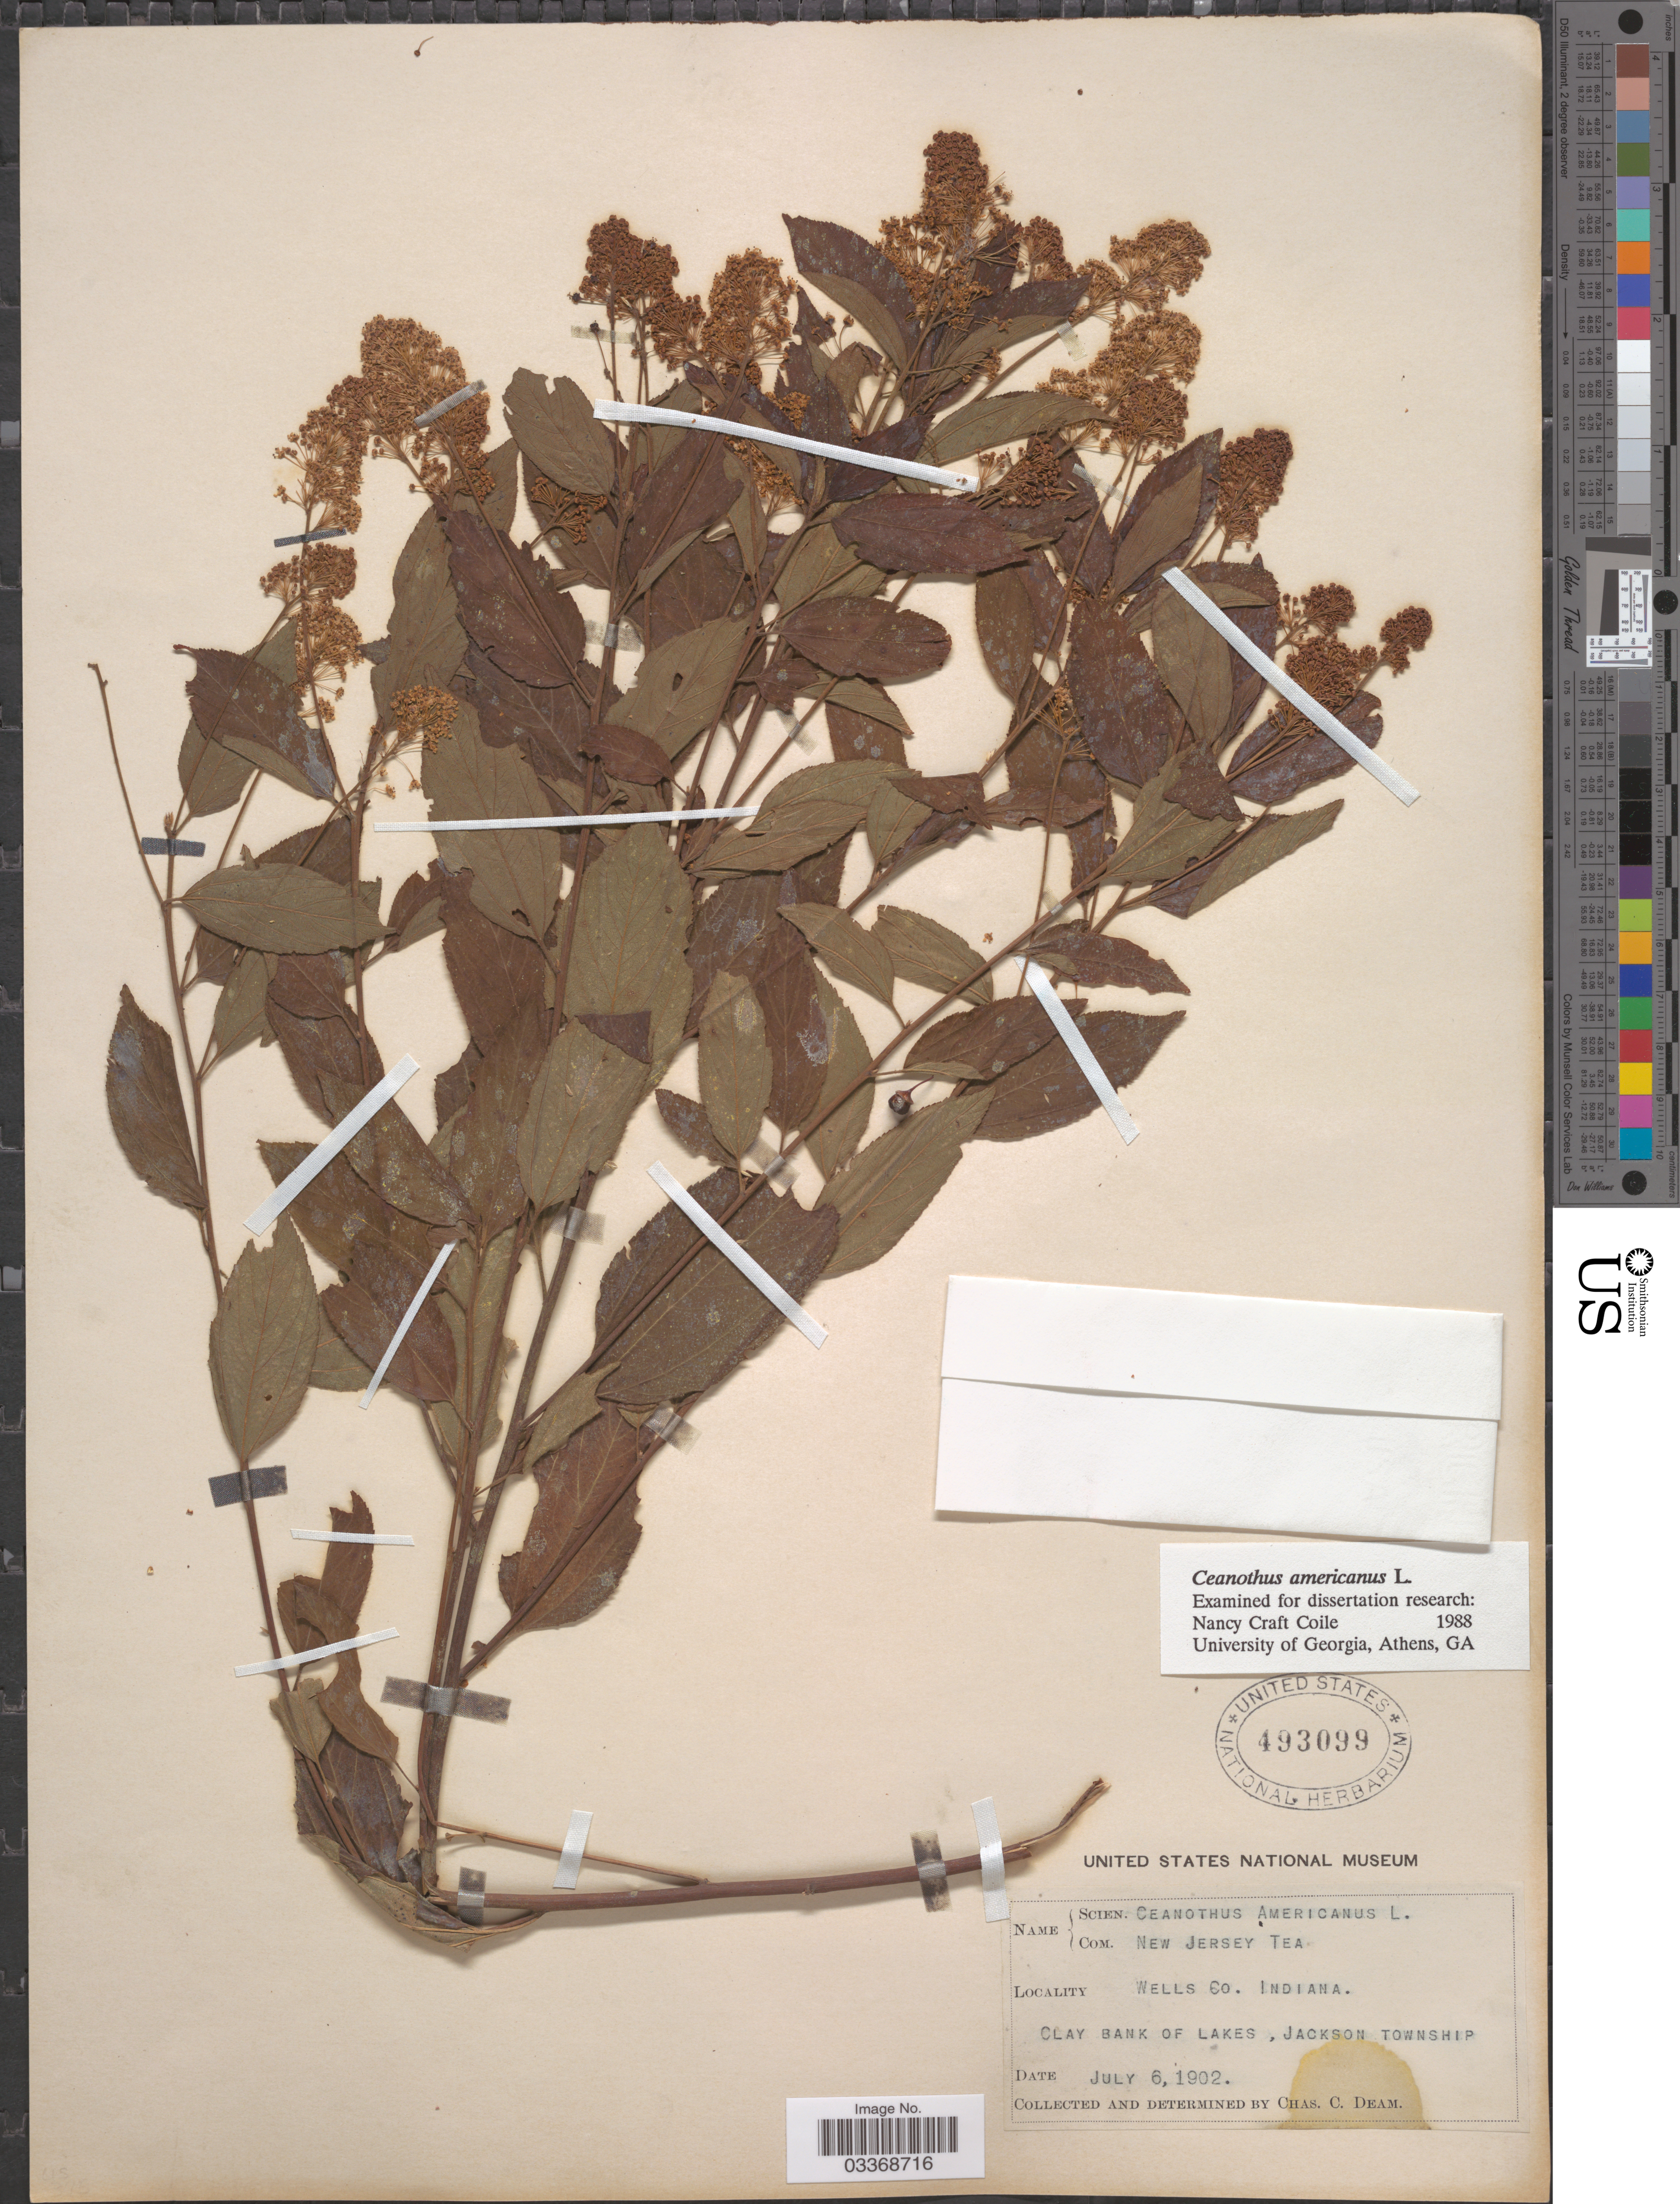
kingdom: Plantae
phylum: Tracheophyta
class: Magnoliopsida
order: Rosales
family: Rhamnaceae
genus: Ceanothus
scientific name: Ceanothus americanus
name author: L.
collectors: C. C. Deam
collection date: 1902-07-06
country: United States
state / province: Indiana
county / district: Wells Co.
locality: Clay bank of lakes, Jackson Township.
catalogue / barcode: US 493099